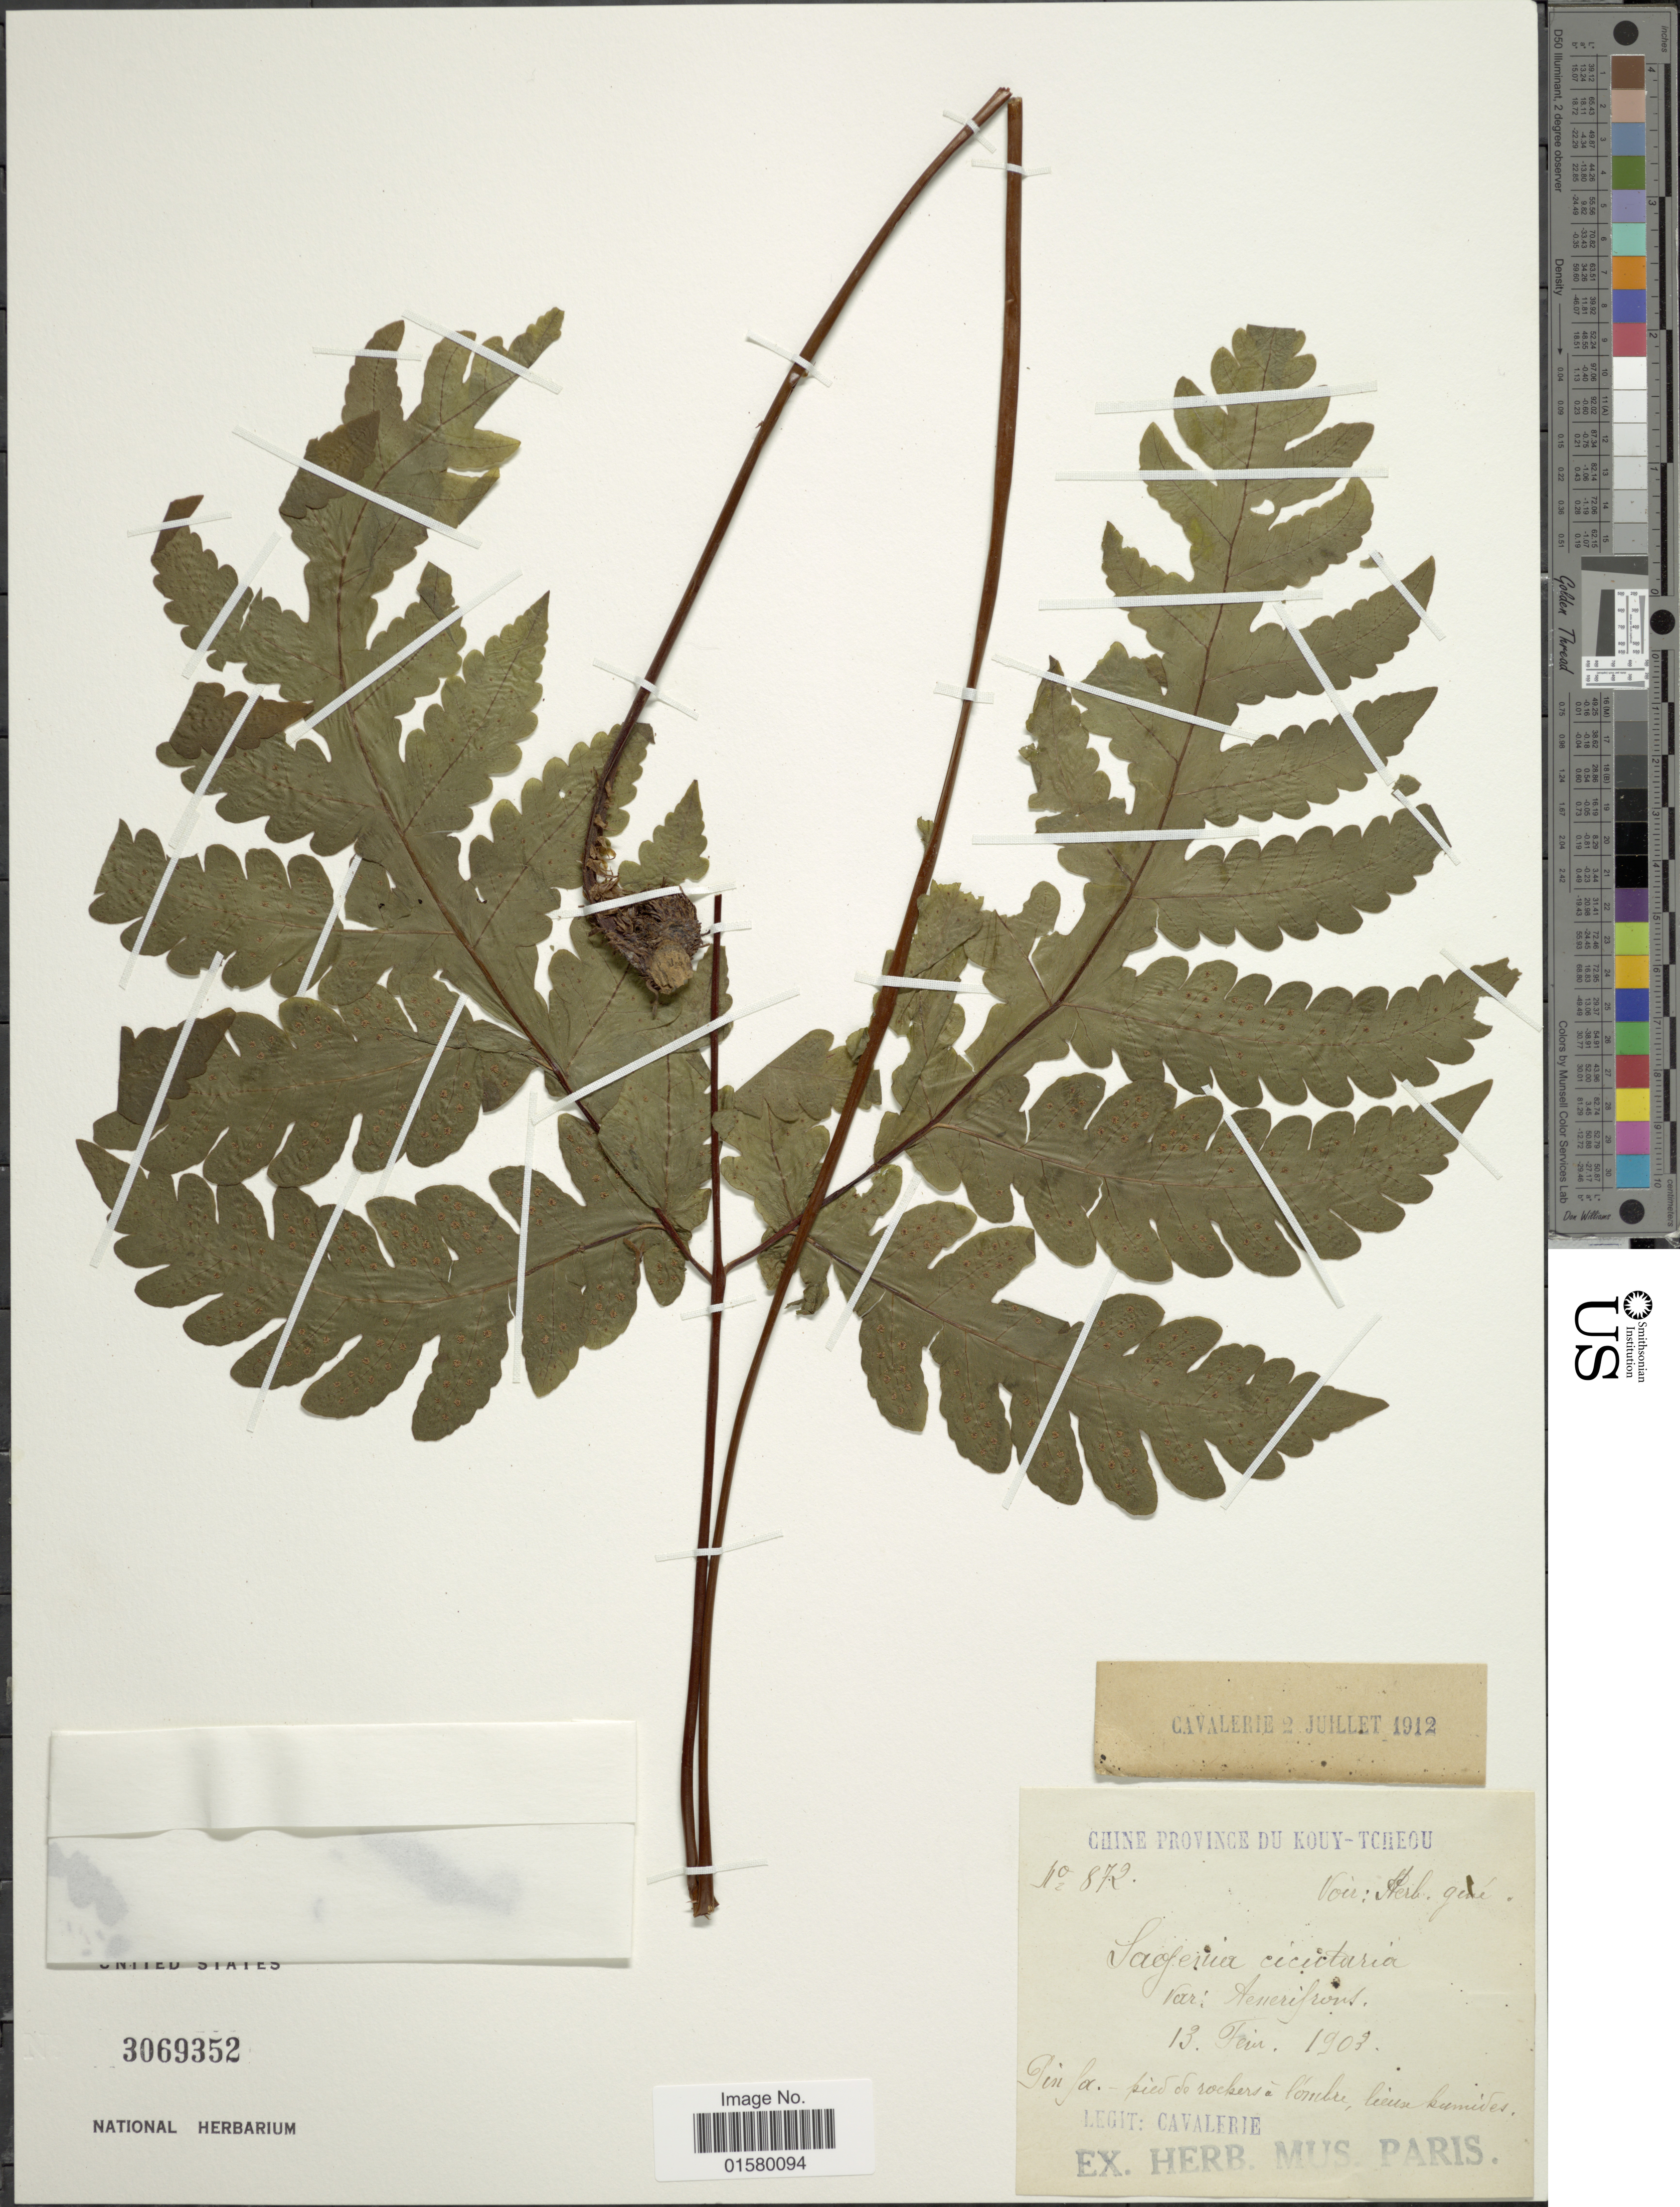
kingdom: Plantae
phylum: Tracheophyta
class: Polypodiopsida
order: Polypodiales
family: Tectariaceae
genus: Tectaria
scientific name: Tectaria coadunata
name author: (J. Sm.) C. Chr.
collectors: -. Cavalerie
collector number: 872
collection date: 1903-02-13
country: China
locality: Chine Province du Kouy-Tcheou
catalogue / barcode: US 3069352